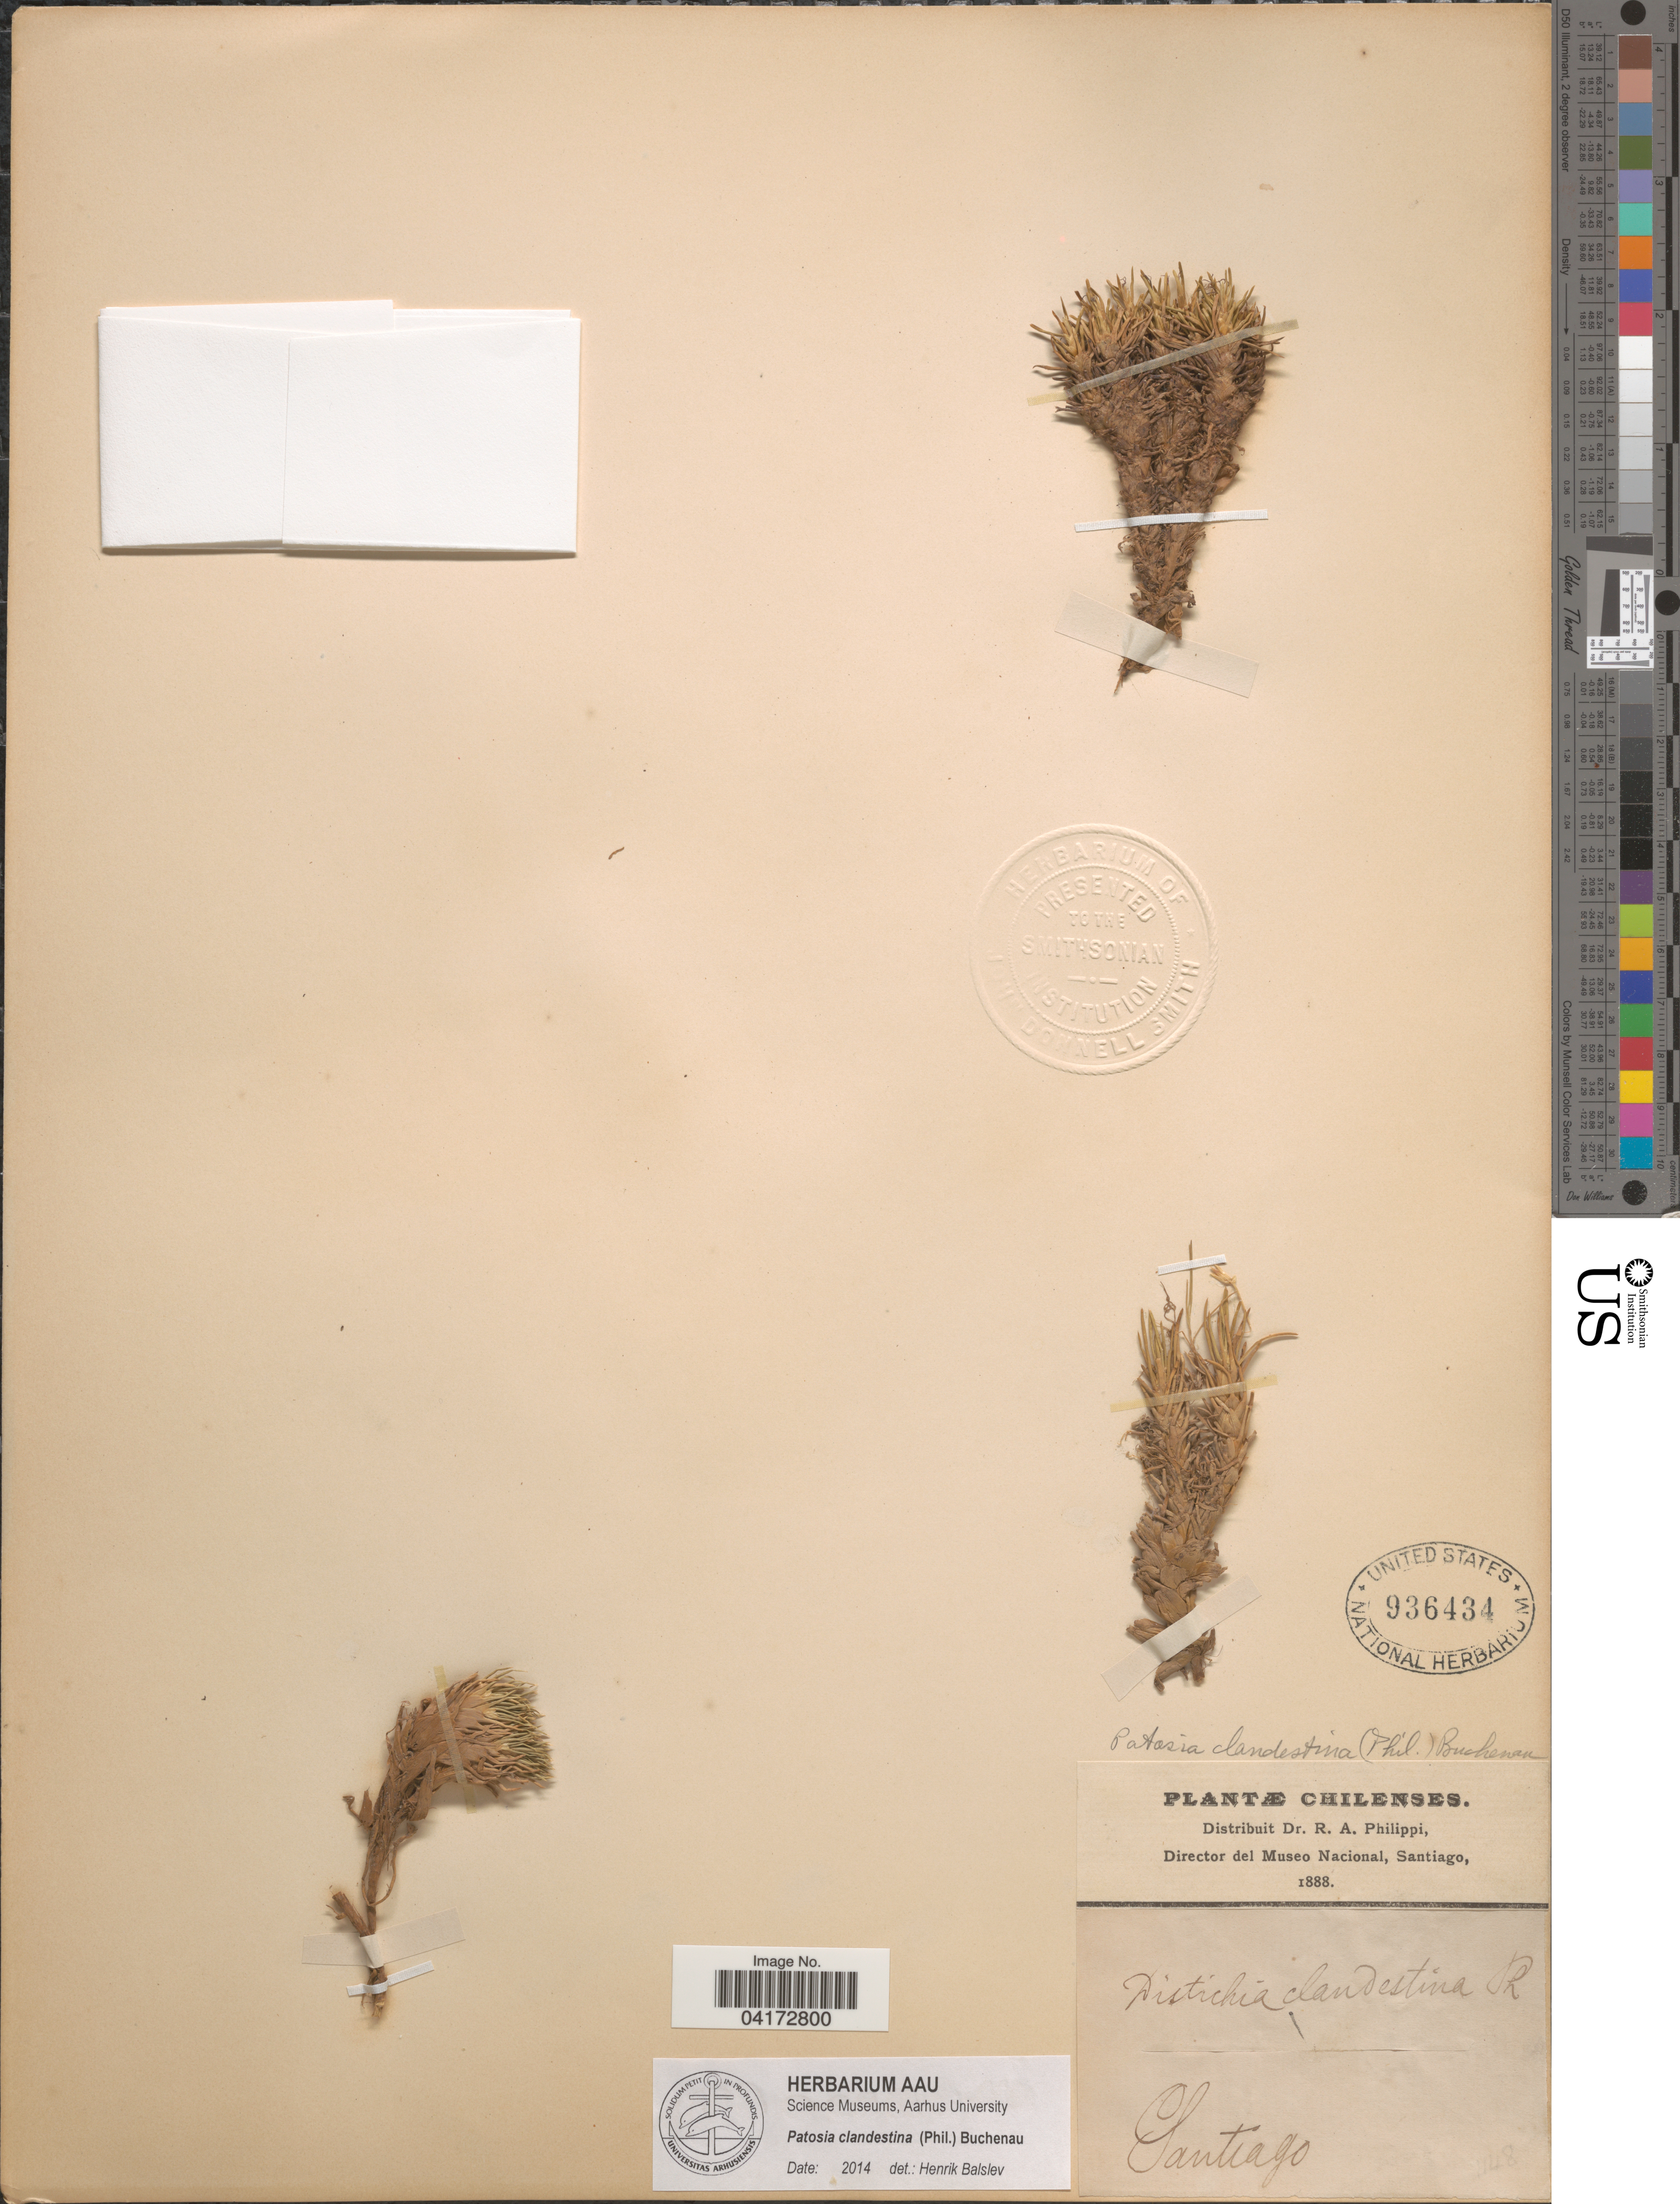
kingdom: Plantae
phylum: Tracheophyta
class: Liliopsida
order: Poales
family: Juncaceae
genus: Patosia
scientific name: Patosia clandestina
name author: (Phil.) Buchenau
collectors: R. A. Philippi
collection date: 1888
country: Chile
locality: Chilenses. Santiago.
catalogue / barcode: US 936434